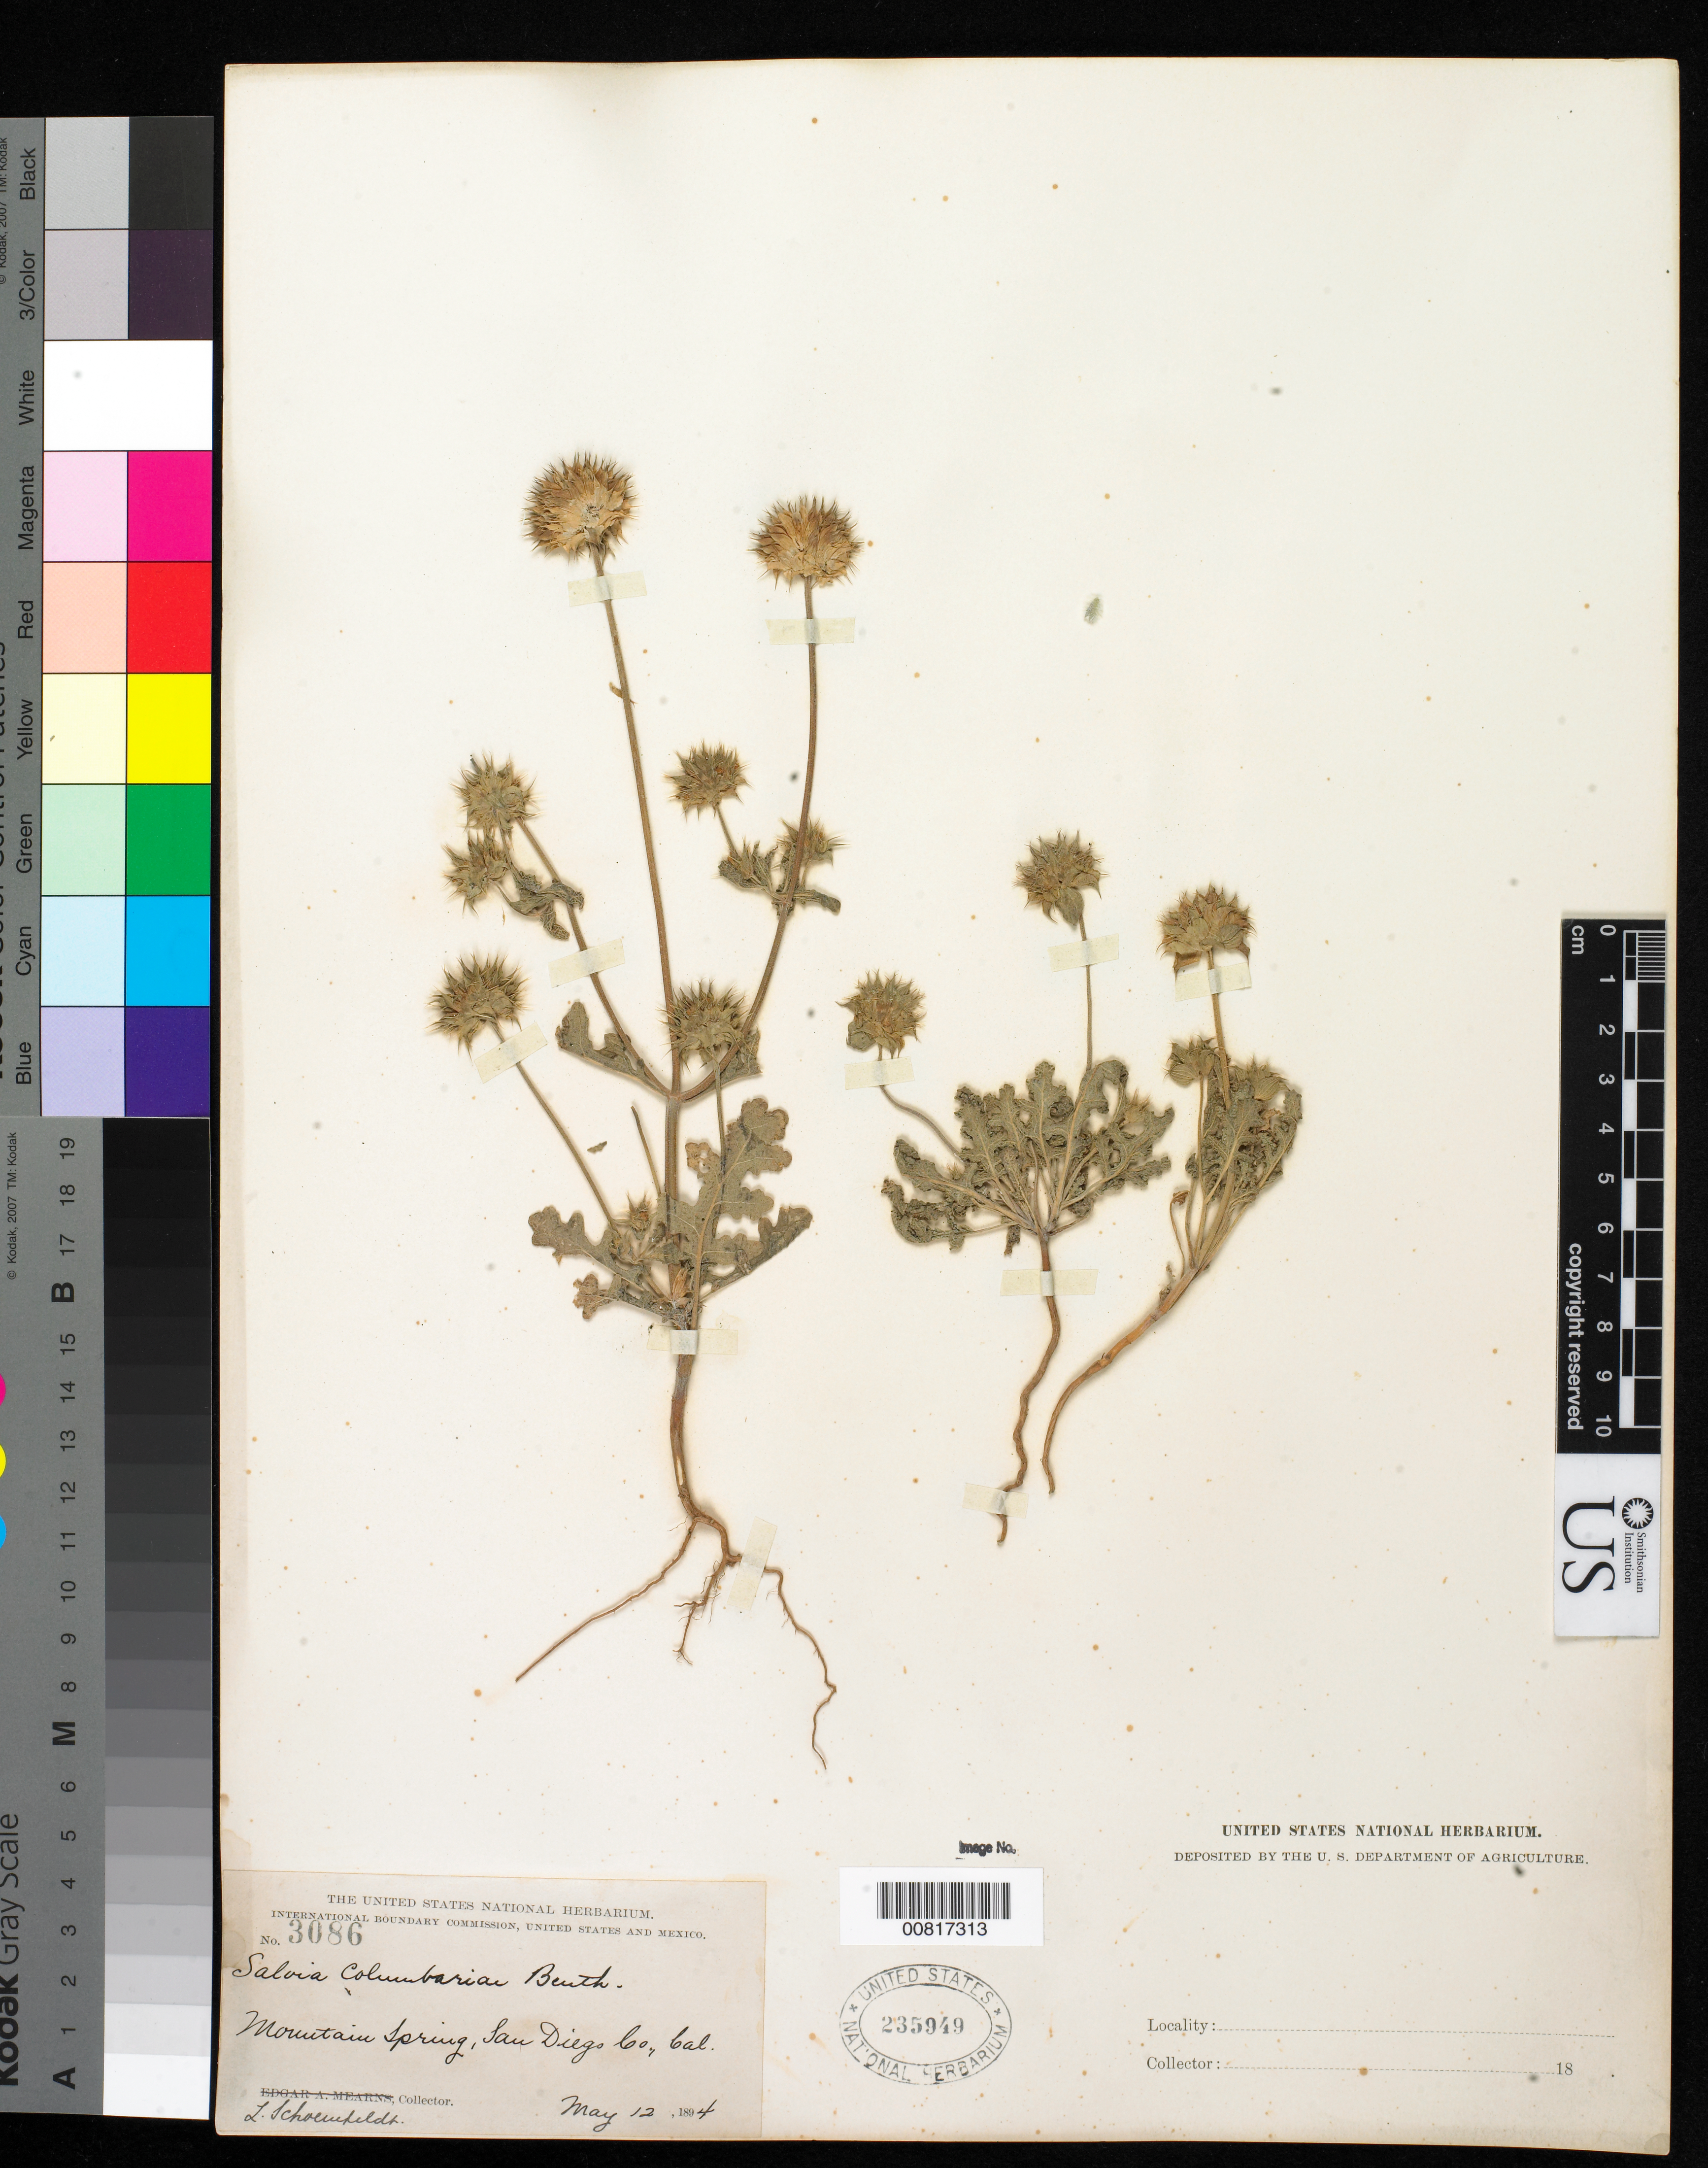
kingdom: Plantae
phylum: Tracheophyta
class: Magnoliopsida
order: Lamiales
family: Lamiaceae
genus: Salvia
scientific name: Salvia columbariae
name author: Benth.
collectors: L. Schoenfeldt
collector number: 3086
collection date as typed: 12 May 1894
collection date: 1894-05-12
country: United States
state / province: California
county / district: San Diego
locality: Mountain Spring, San Diego County, California.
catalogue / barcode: US 235949